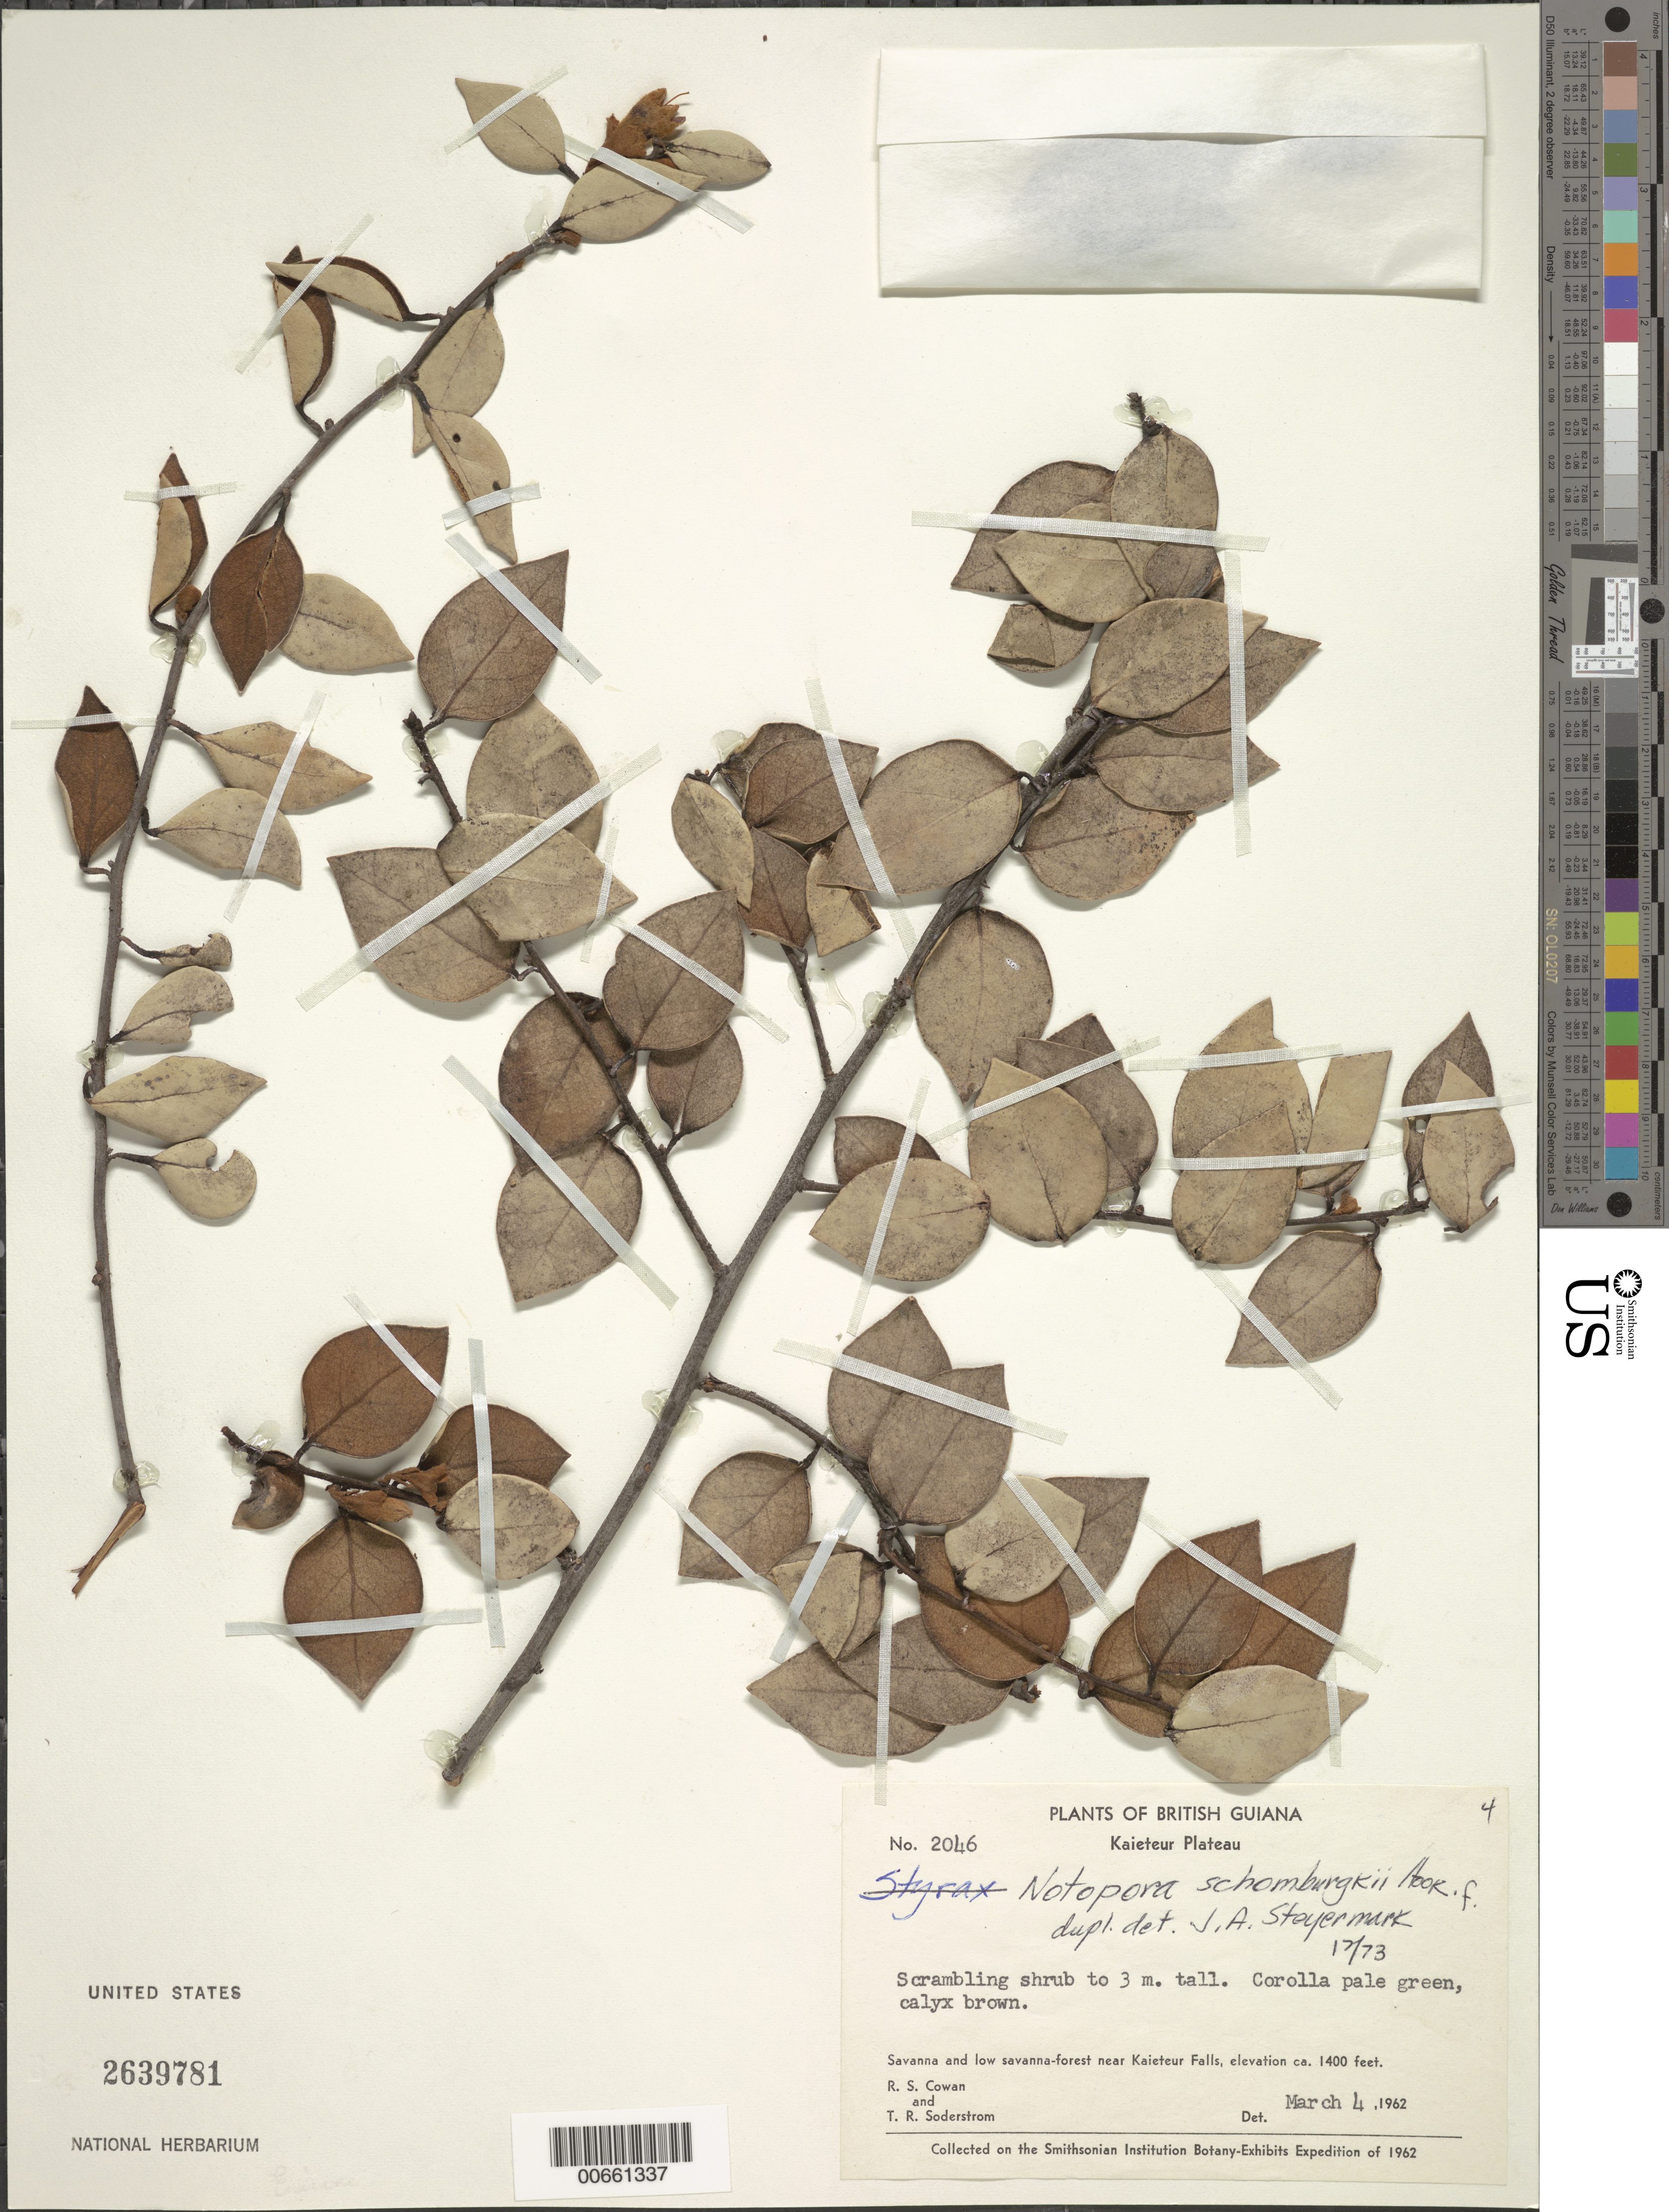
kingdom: Plantae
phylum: Tracheophyta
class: Magnoliopsida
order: Ericales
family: Ericaceae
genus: Notopora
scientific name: Notopora schomburgkii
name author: Hook. f.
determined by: Steyermark, Julian A., (VEN)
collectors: R. S. Cowan & T. R. Soderstrom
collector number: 2046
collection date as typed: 4-Mar-62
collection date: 1962-03-04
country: Guyana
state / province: Potaro-Siparuni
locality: Kaieteur Falls, savanna near falls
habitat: Savanna, low savanna forest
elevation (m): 427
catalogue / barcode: US 2639781